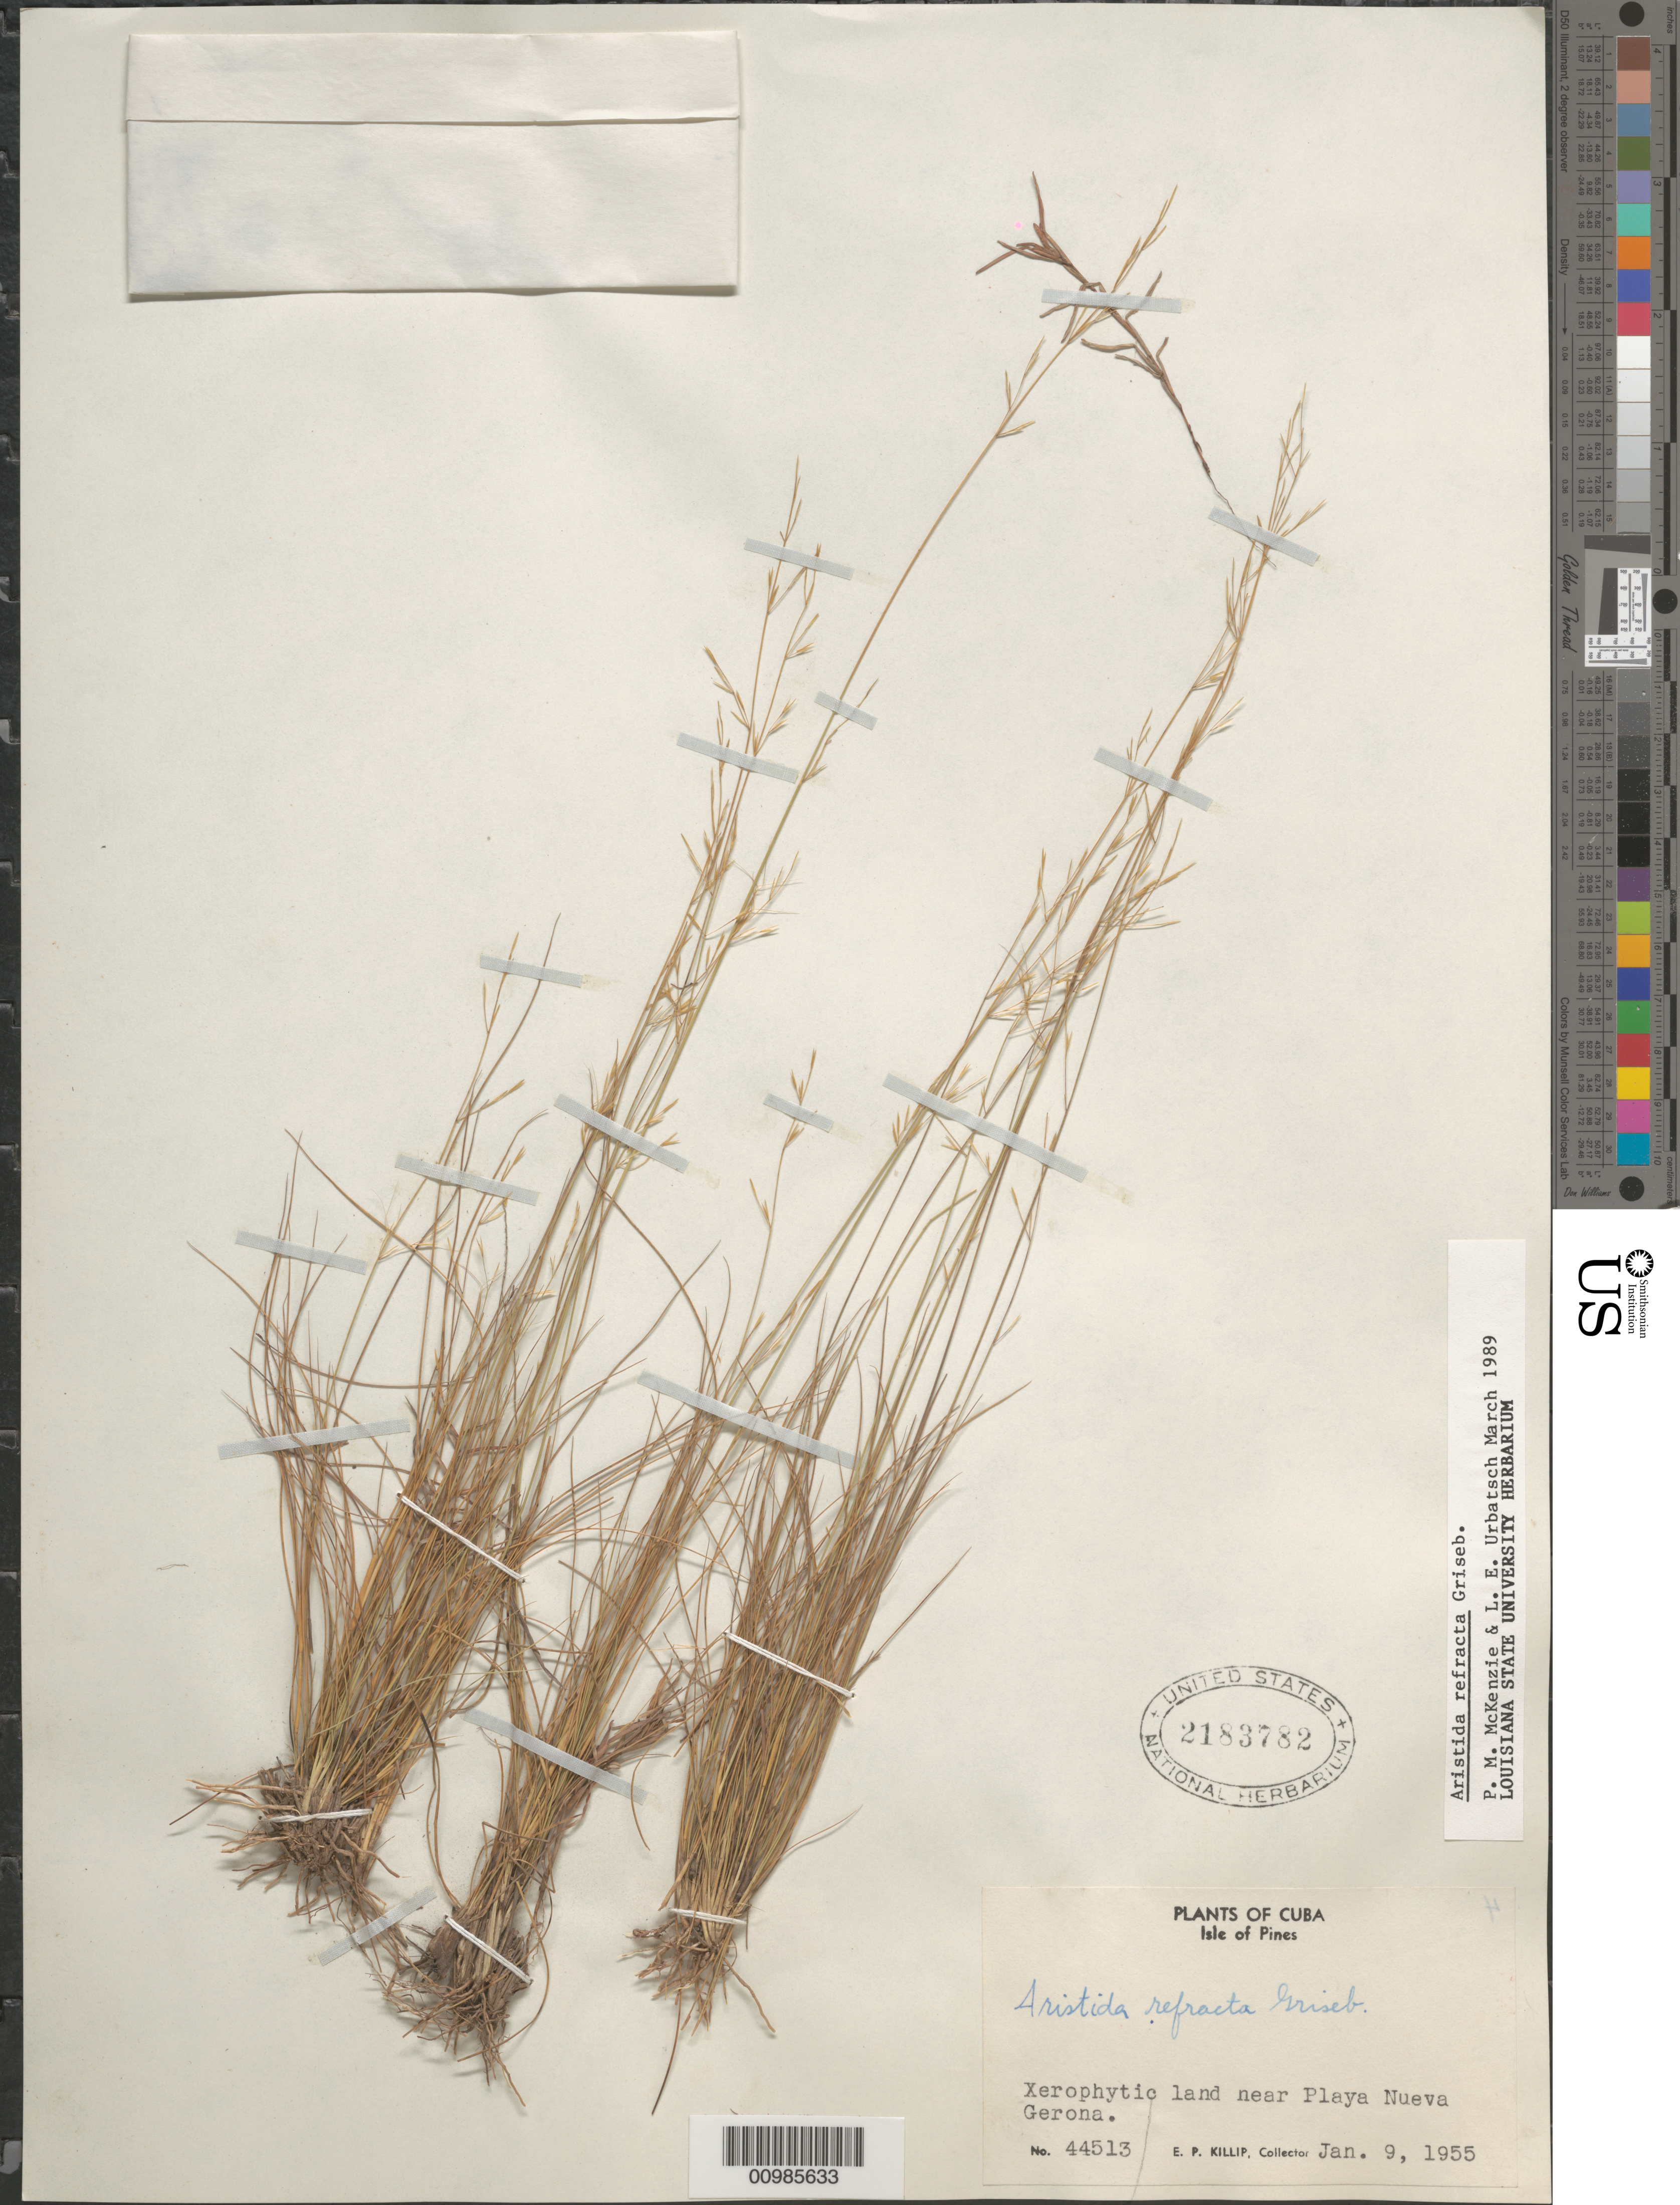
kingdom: Plantae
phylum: Tracheophyta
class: Liliopsida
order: Poales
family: Poaceae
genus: Aristida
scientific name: Aristida refracta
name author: Griseb.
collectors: E. P. Killip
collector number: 44513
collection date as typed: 09 Jan 1955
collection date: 1955-01-09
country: Cuba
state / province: Isla de la Juventud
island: Isla de la Juventud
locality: [Isle of Pines], Near Playa Nueva Gerona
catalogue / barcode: US 2183782